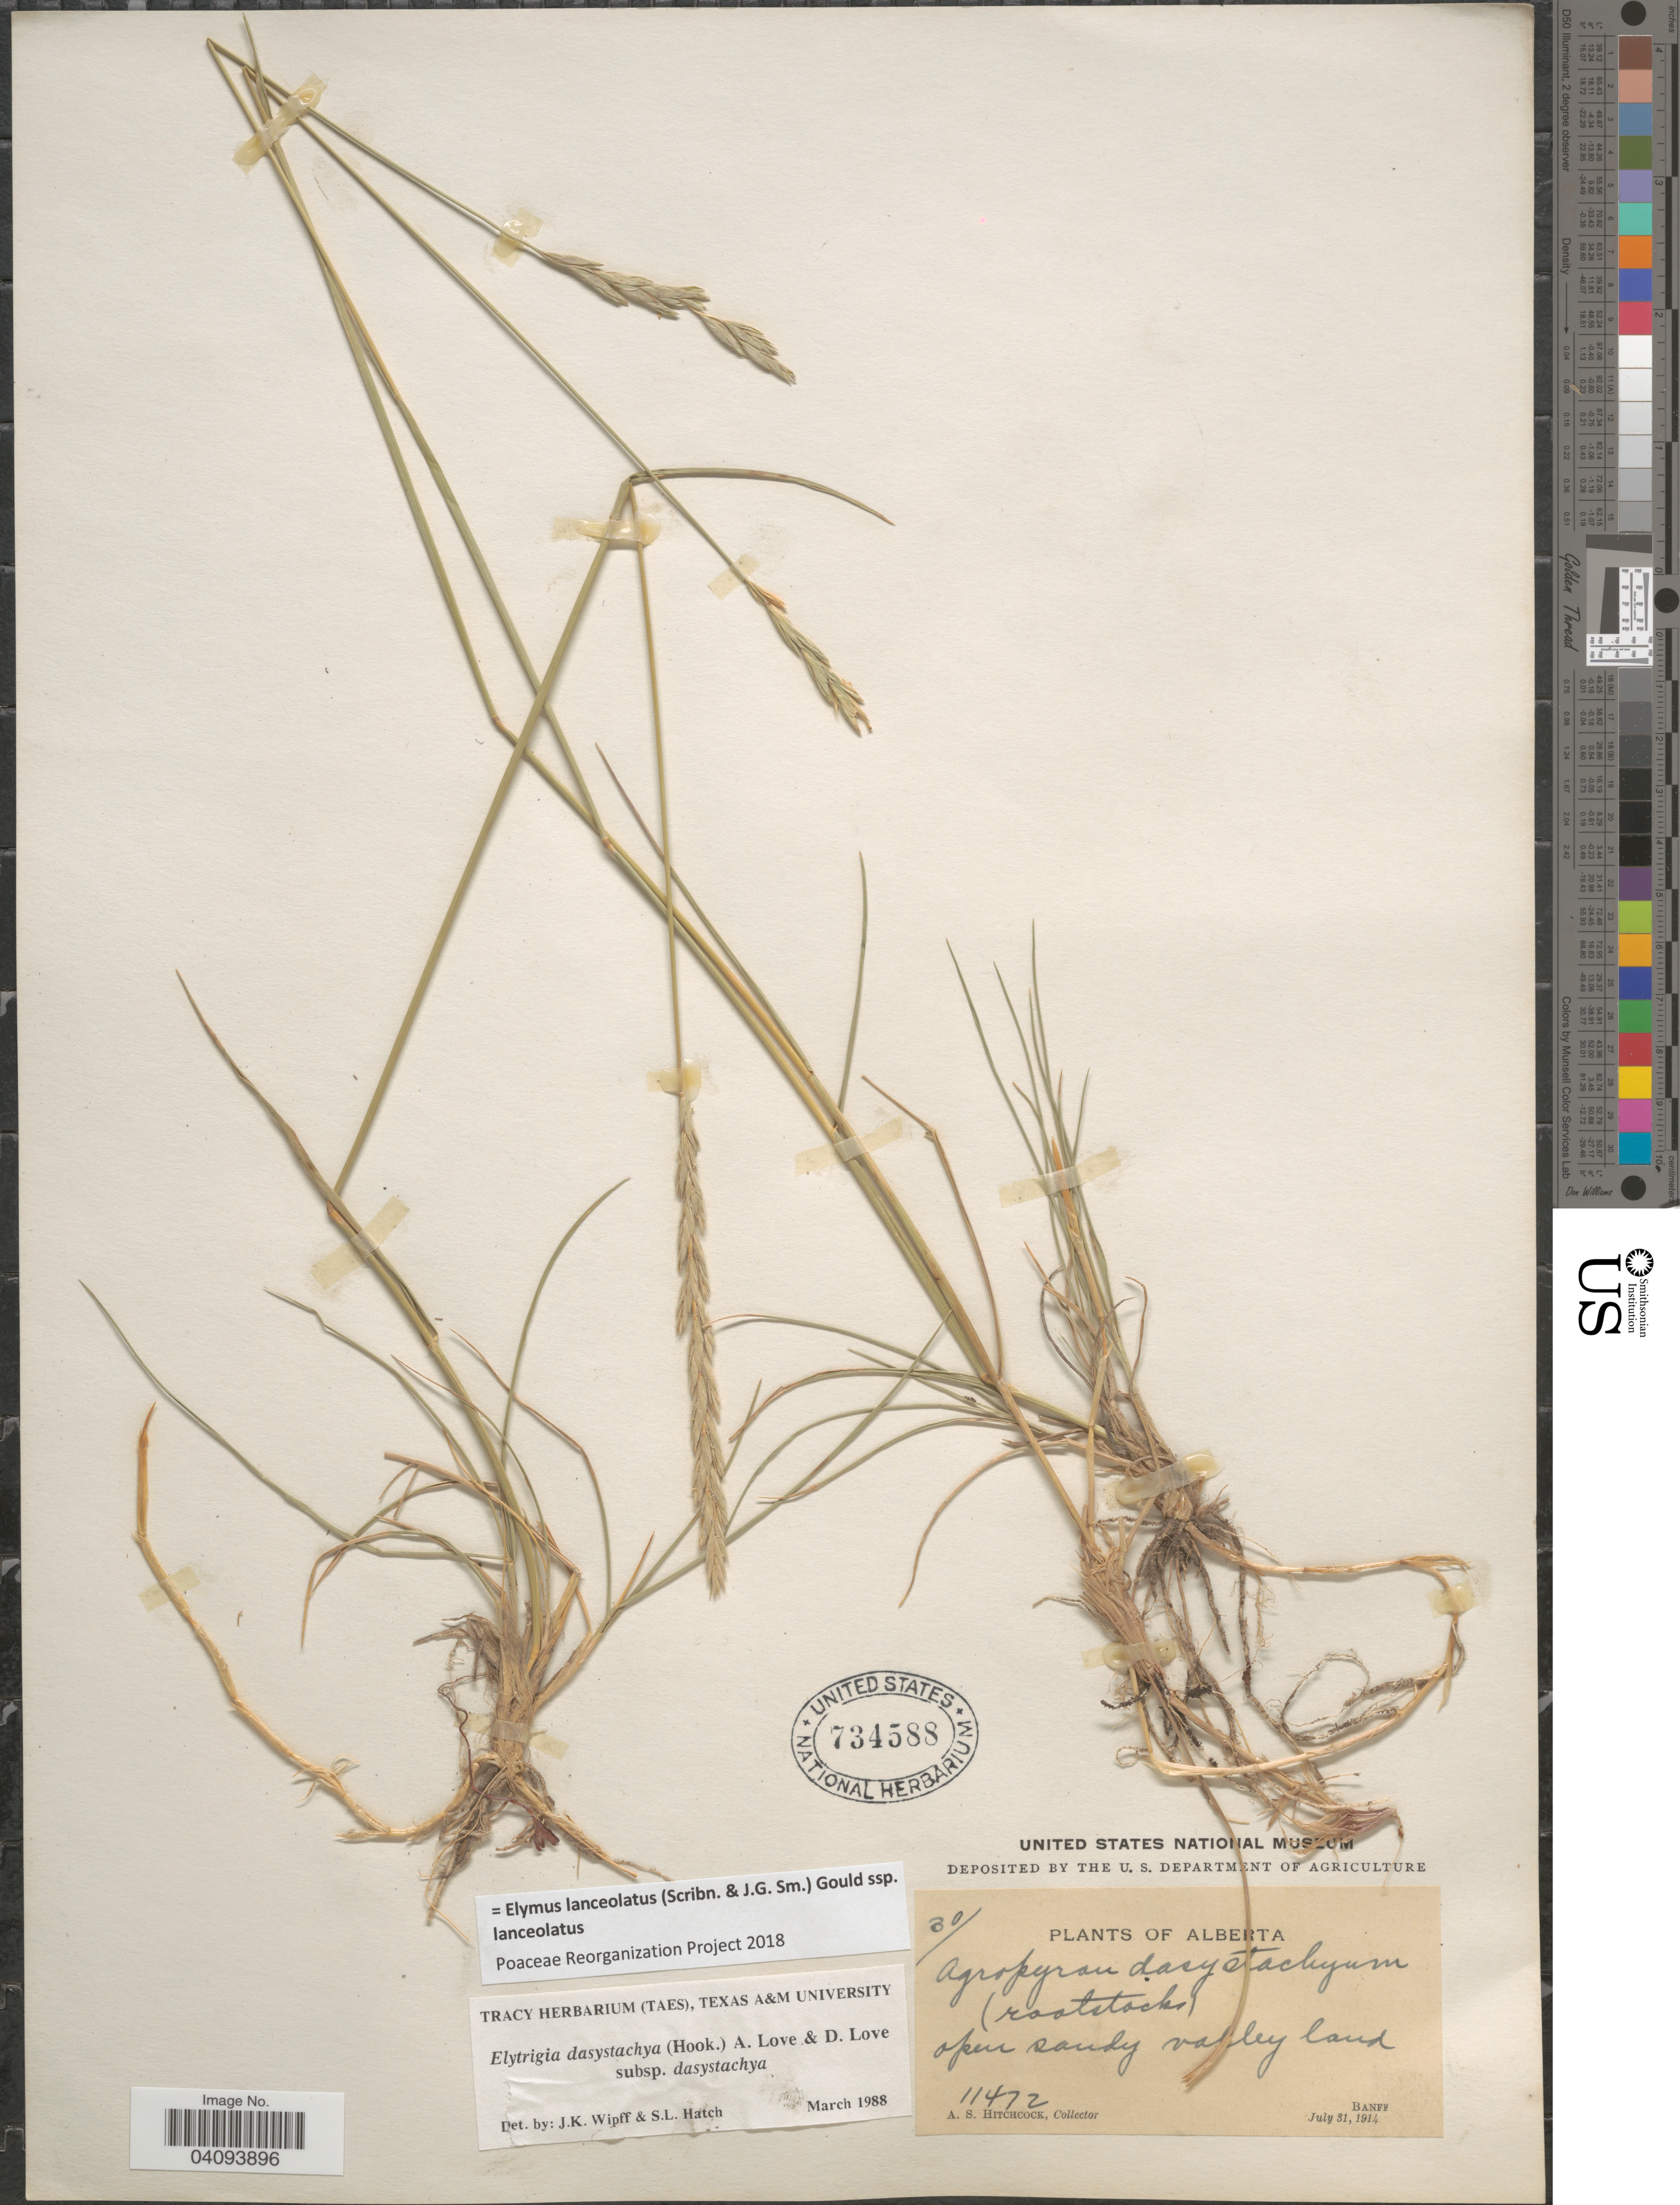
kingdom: Plantae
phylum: Tracheophyta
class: Liliopsida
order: Poales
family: Poaceae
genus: Elymus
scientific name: Elymus lanceolatus subsp. lanceolatus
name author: (Scribn. & J.G. Sm.) Gould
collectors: A. S. Hitchcock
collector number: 11472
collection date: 1914-07-31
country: Canada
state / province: Alberta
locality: Banff.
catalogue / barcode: US 734588